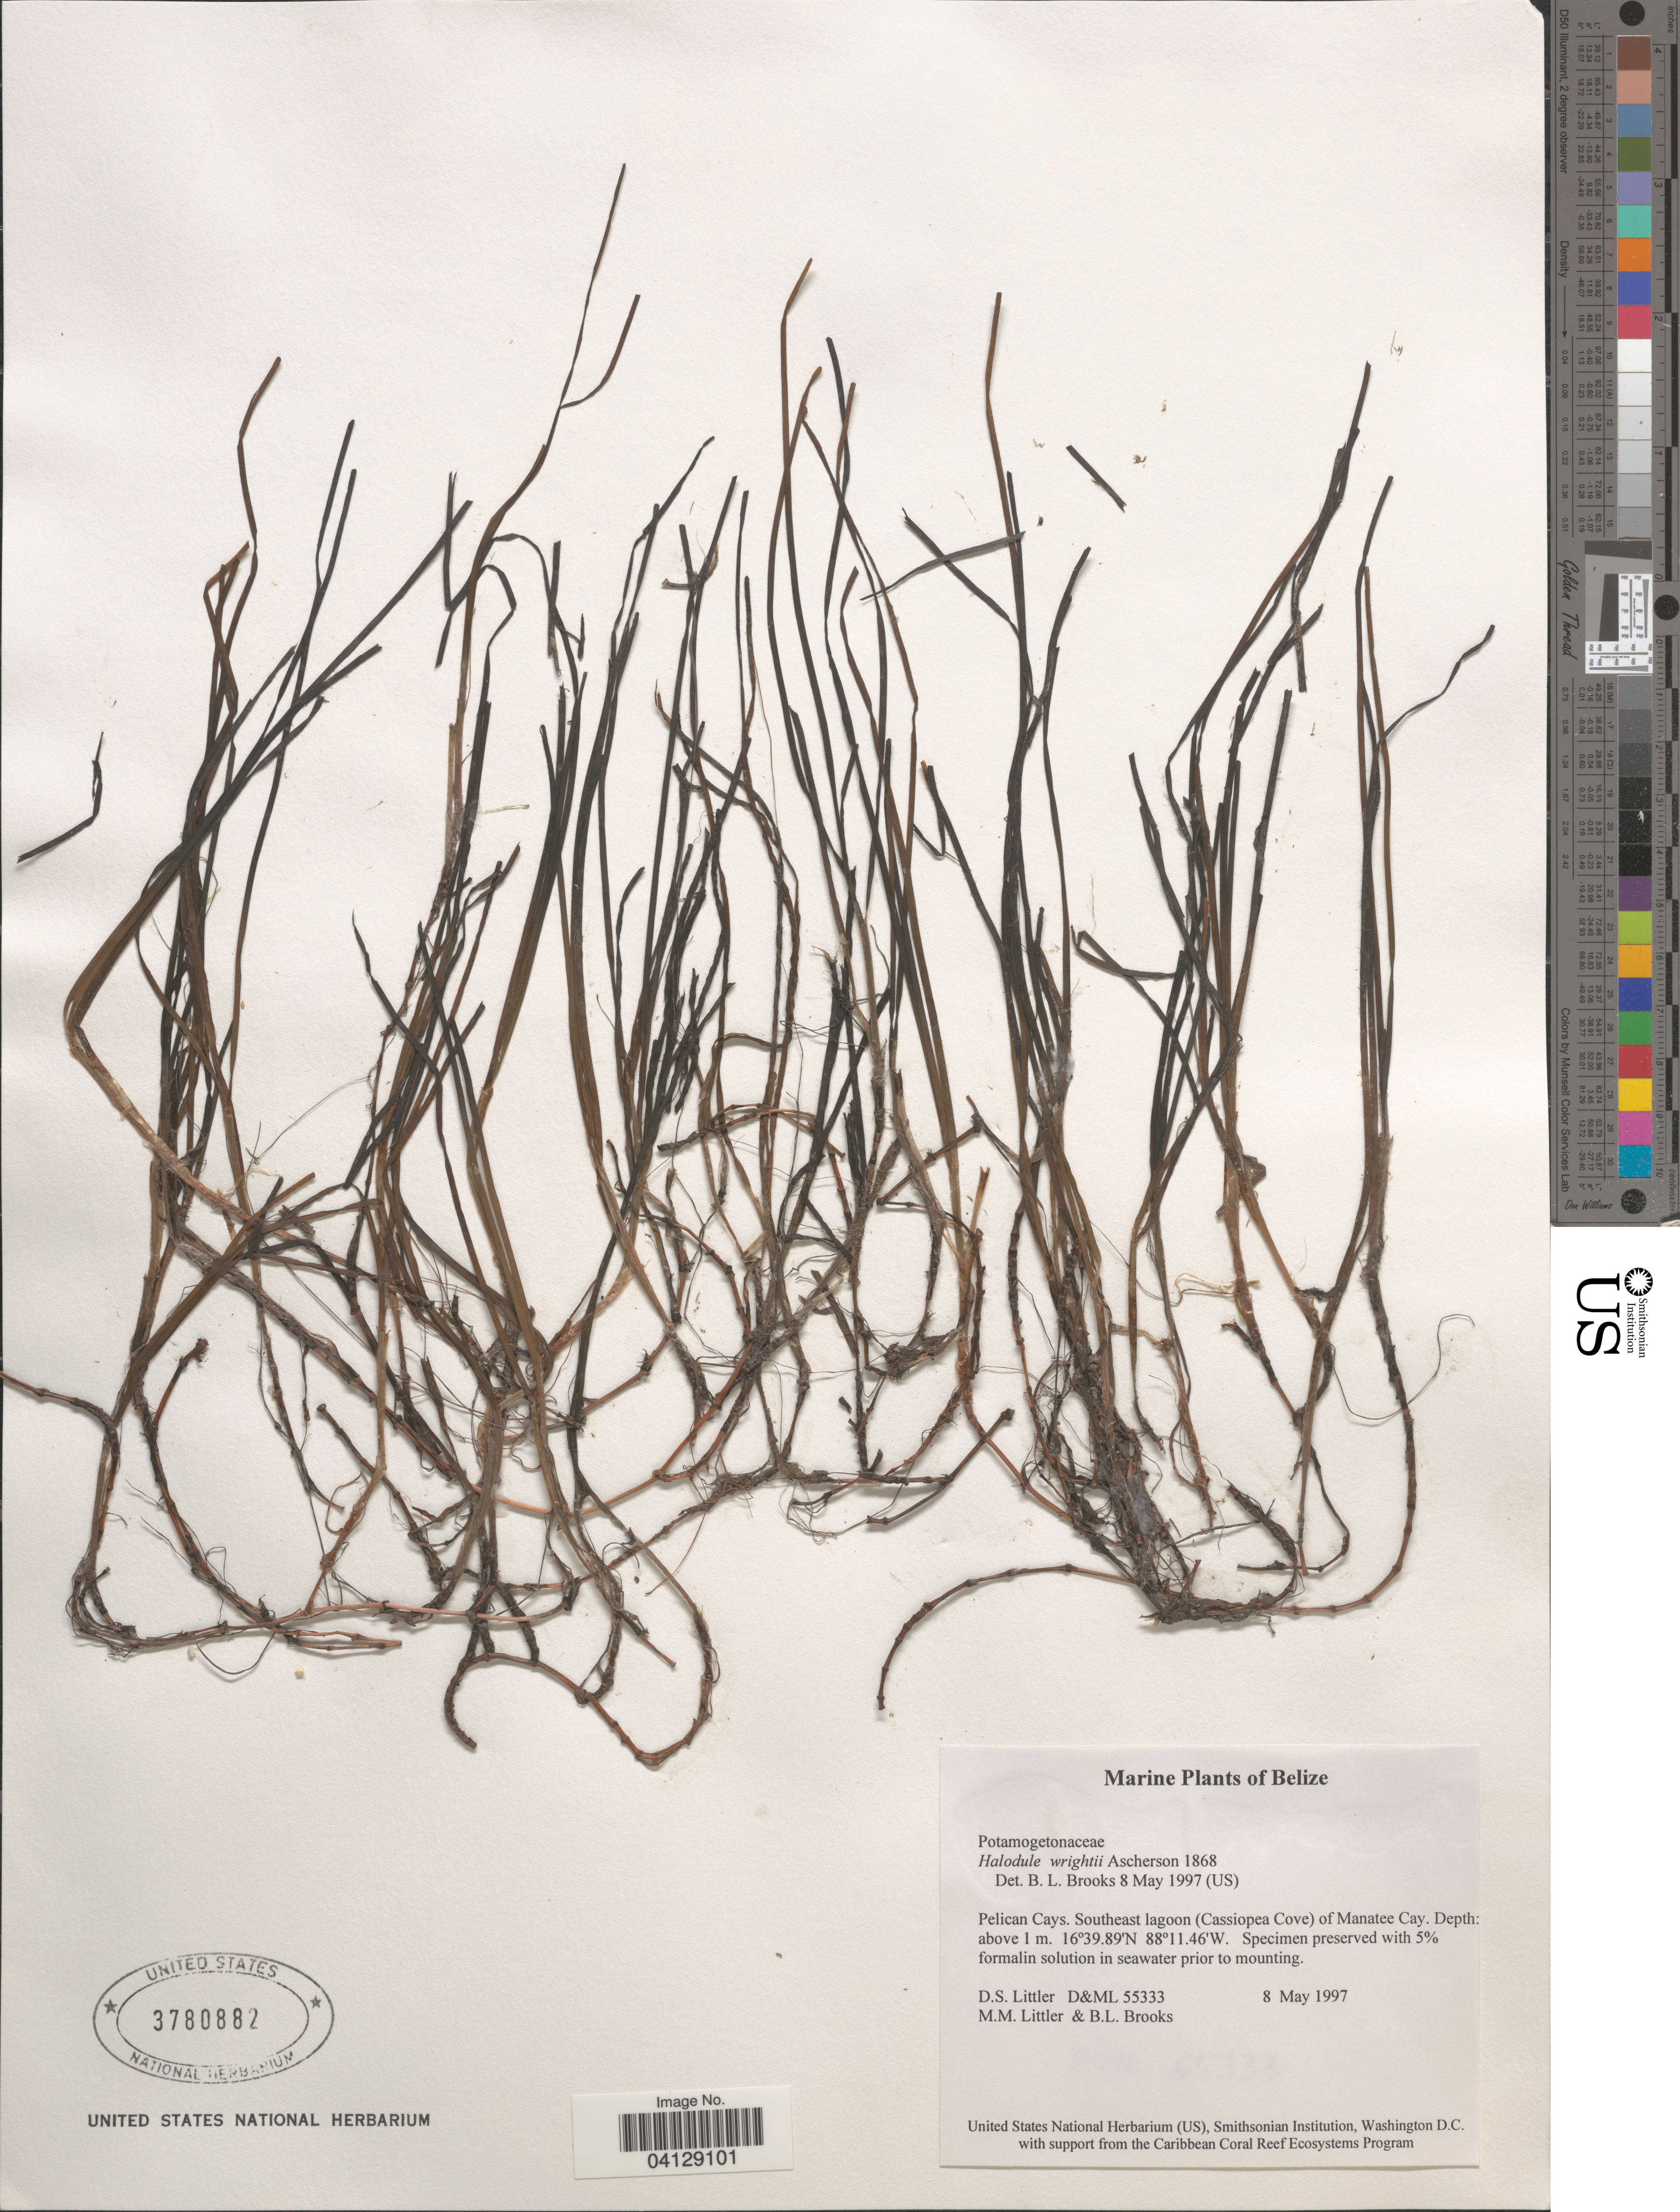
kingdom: Plantae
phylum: Tracheophyta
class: Liliopsida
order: Alismatales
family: Cymodoceaceae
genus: Halodule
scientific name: Halodule wrightii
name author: Asch.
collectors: D. S. Littler & B. Brooks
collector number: D&ML55333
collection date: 1997-05-08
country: Belize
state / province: Belize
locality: Pelican Cays. Southeast lagoon (Cassiopea Cove) of Manatee Cay.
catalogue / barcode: US 3780882